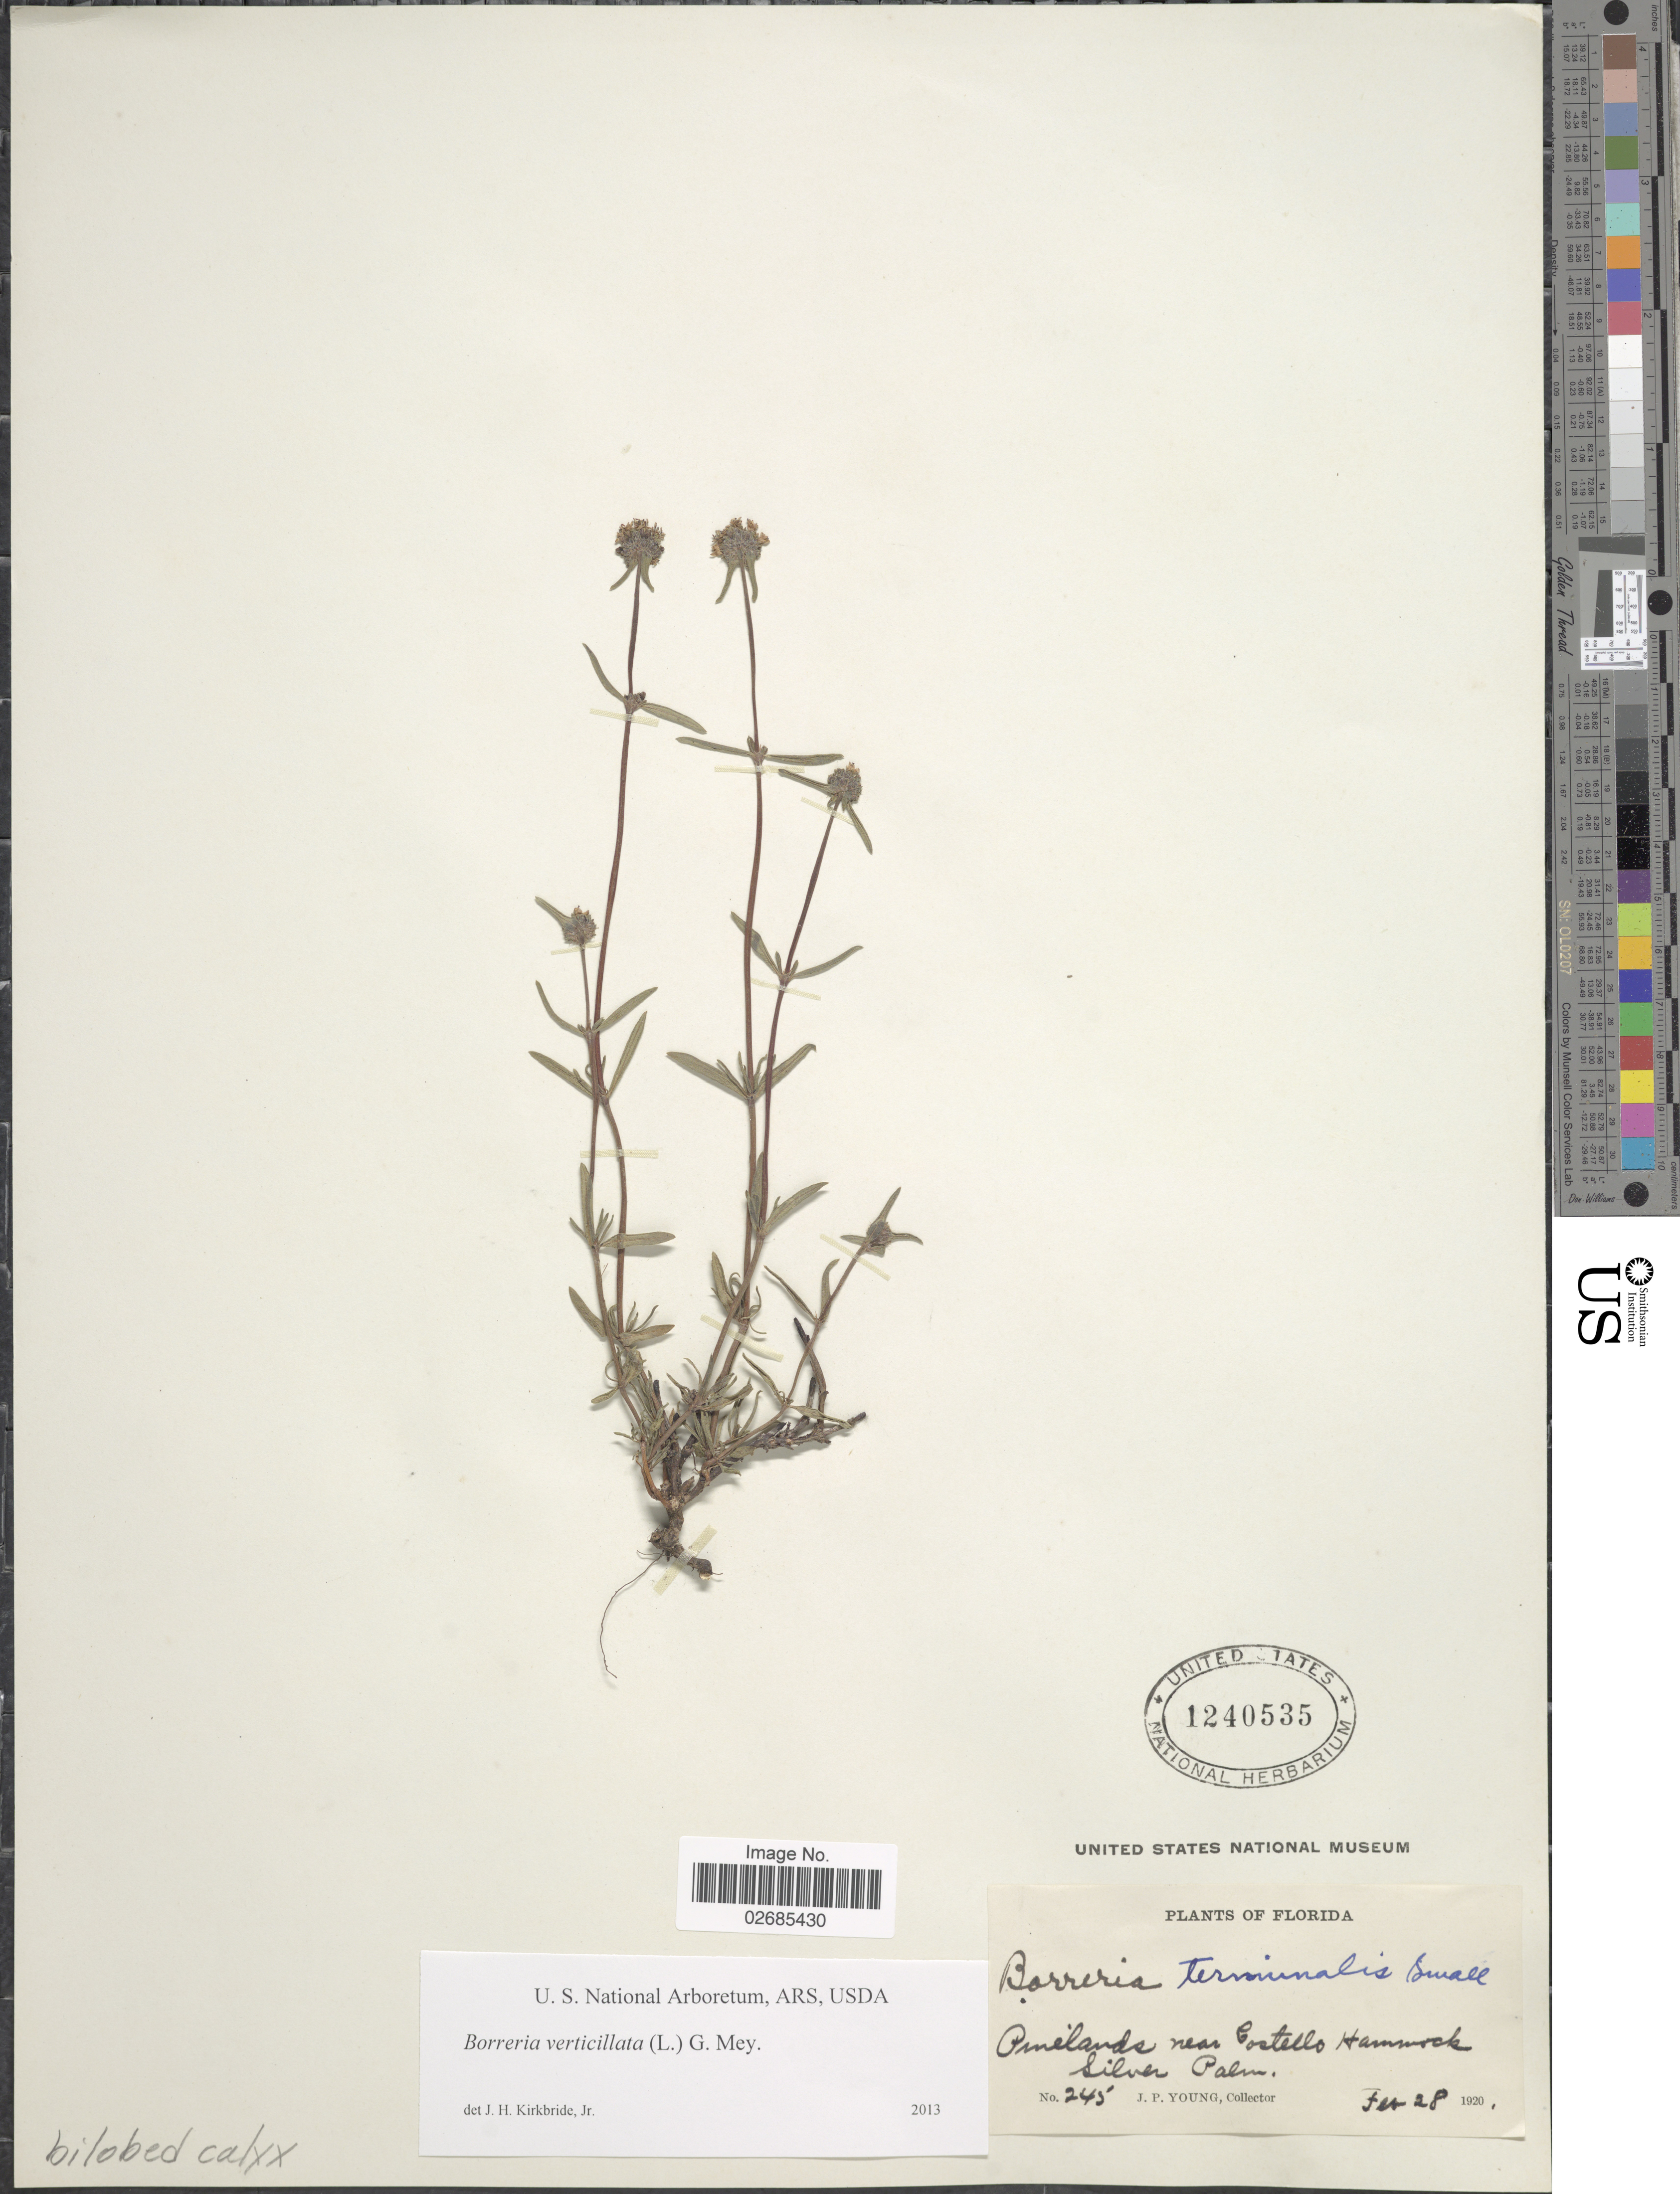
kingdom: Plantae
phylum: Tracheophyta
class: Magnoliopsida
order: Gentianales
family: Rubiaceae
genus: Borreria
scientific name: Borreria verticillata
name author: (L.) G. Mey.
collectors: J. P. Young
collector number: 245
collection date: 1920-02-28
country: United States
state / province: Florida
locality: Pinelands near Costello Hammock. Silver Palm.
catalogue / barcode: US 1240535